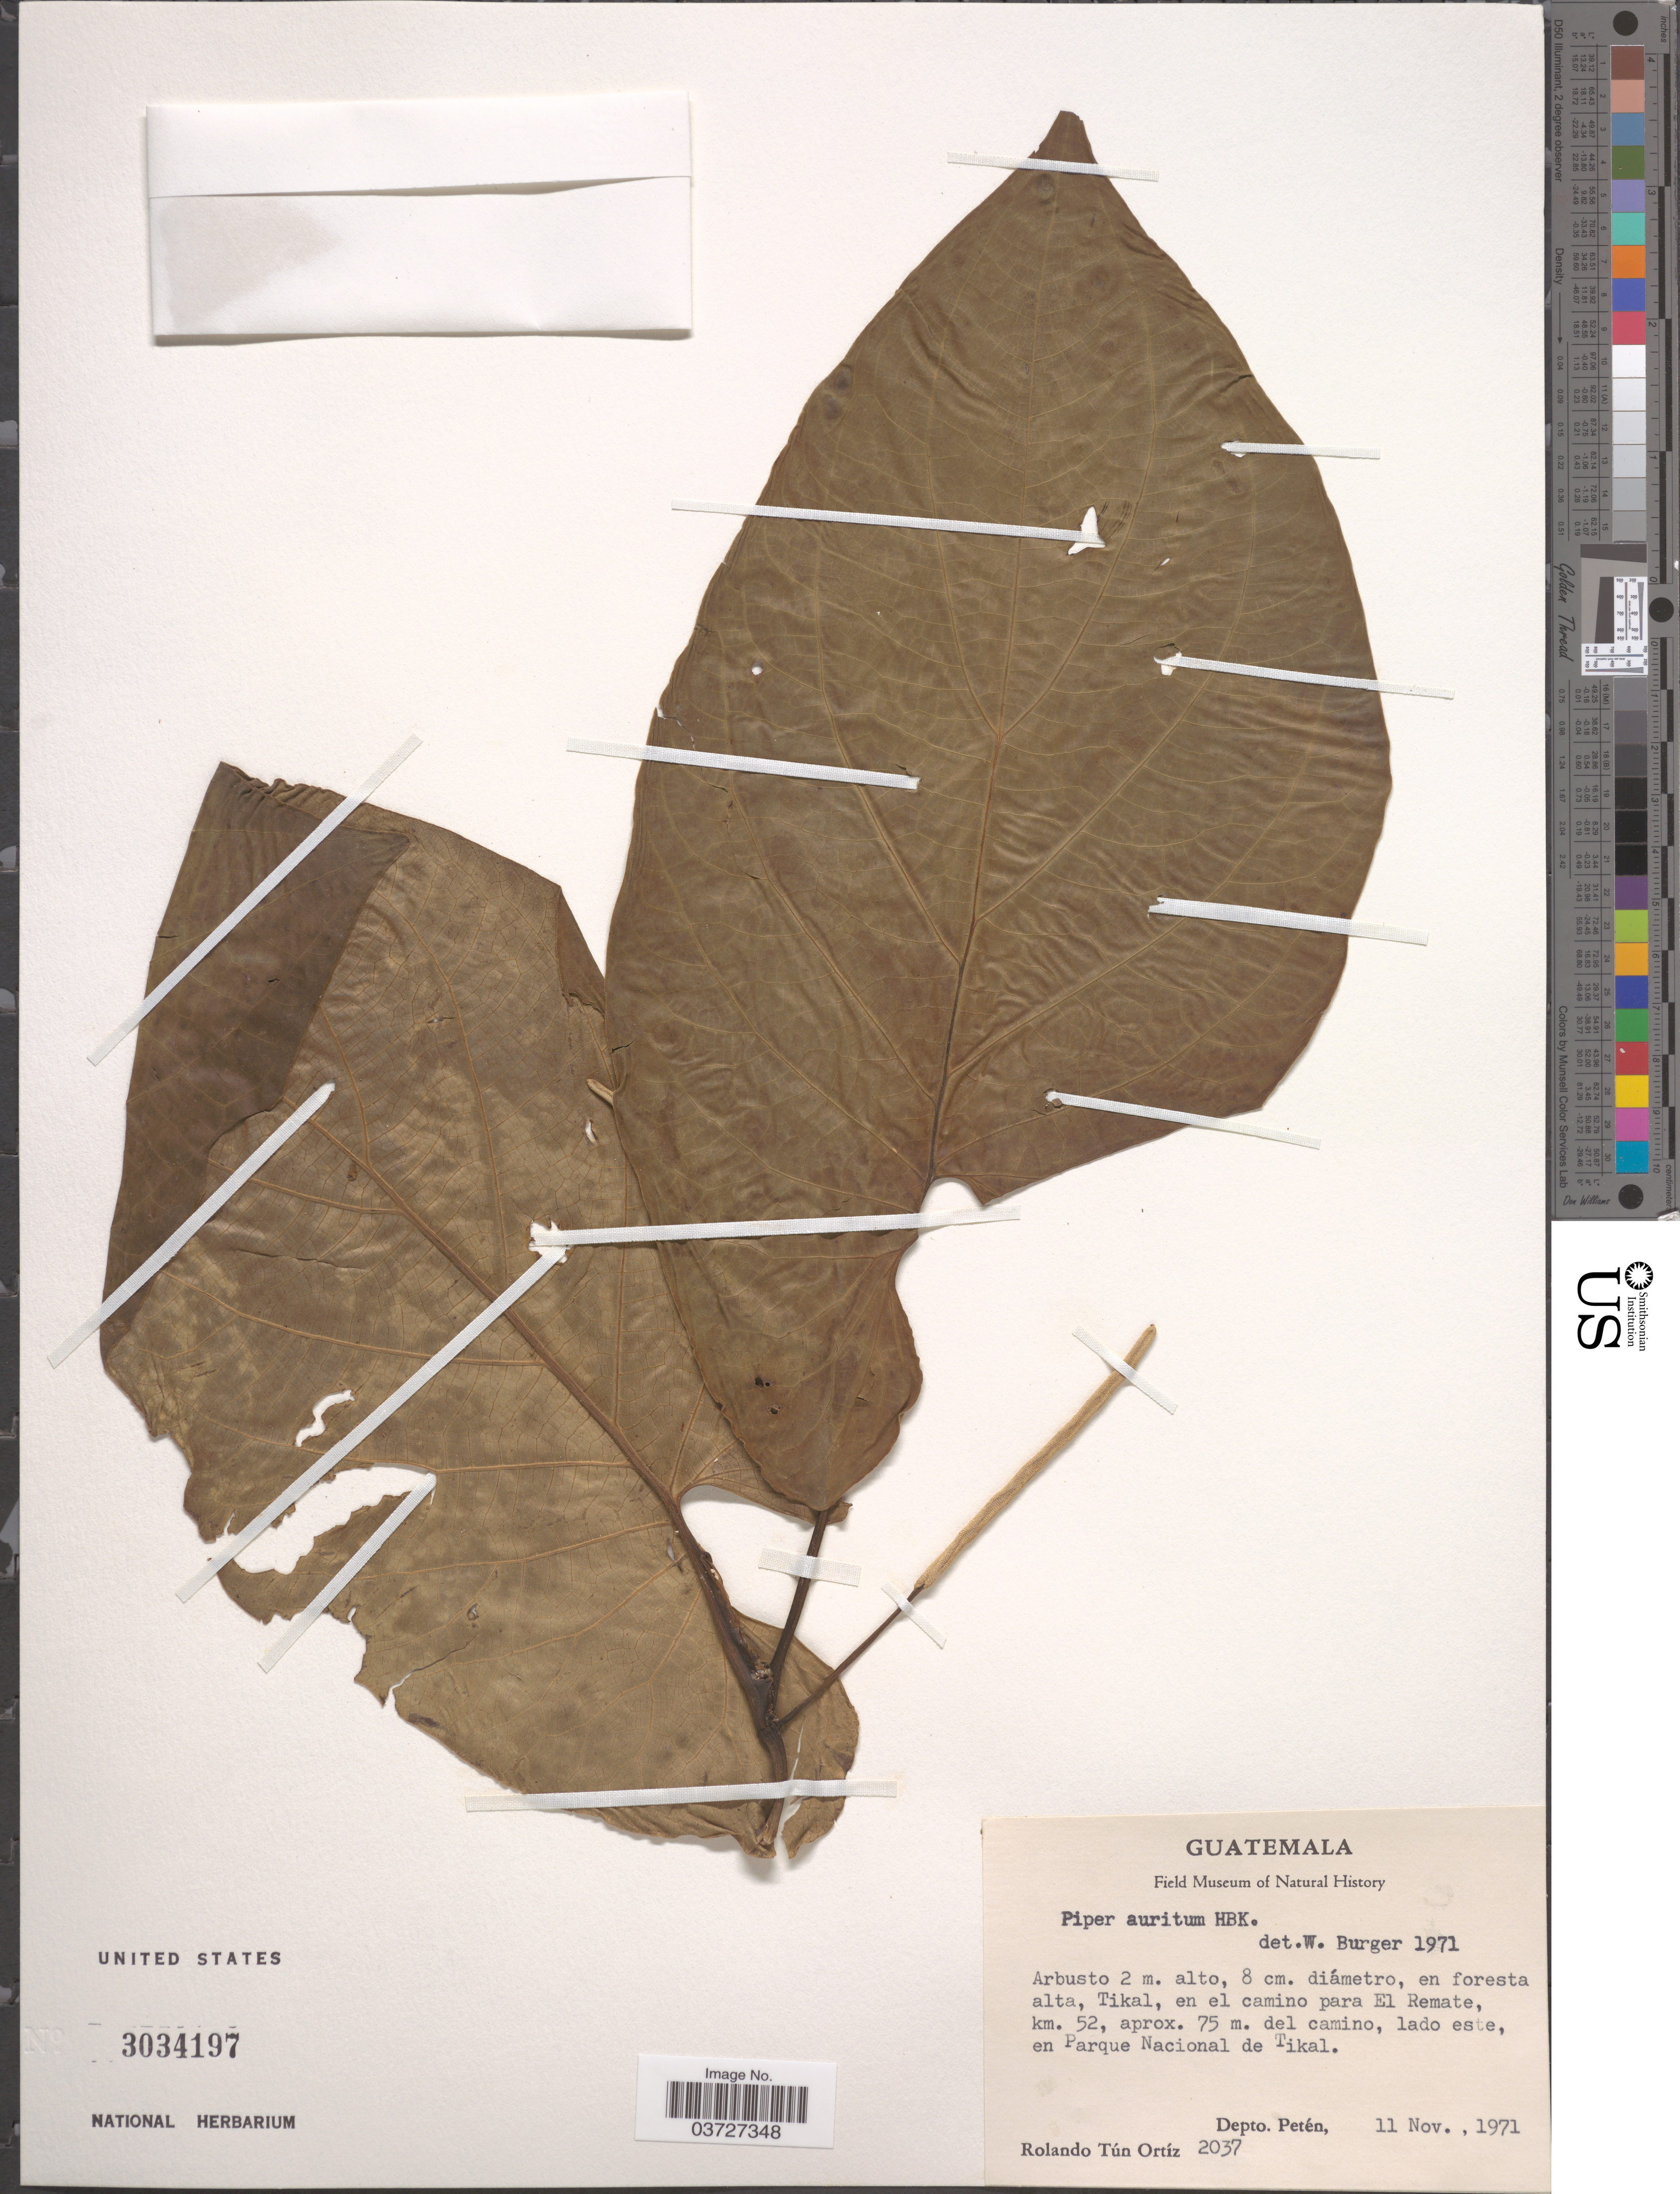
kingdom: Plantae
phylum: Tracheophyta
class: Magnoliopsida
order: Piperales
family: Piperaceae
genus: Piper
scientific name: Piper auritum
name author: Kunth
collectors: R. T. Ortíz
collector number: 2037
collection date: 1971-11-11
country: Guatemala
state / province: El Peten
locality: En foresta alta, Tikal, en el camino para El Remate, km. 52, aprox. 75 m. del camino, lado este, en Parque Nacional de Tikal. Depto. Petén.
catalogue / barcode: US 3034197